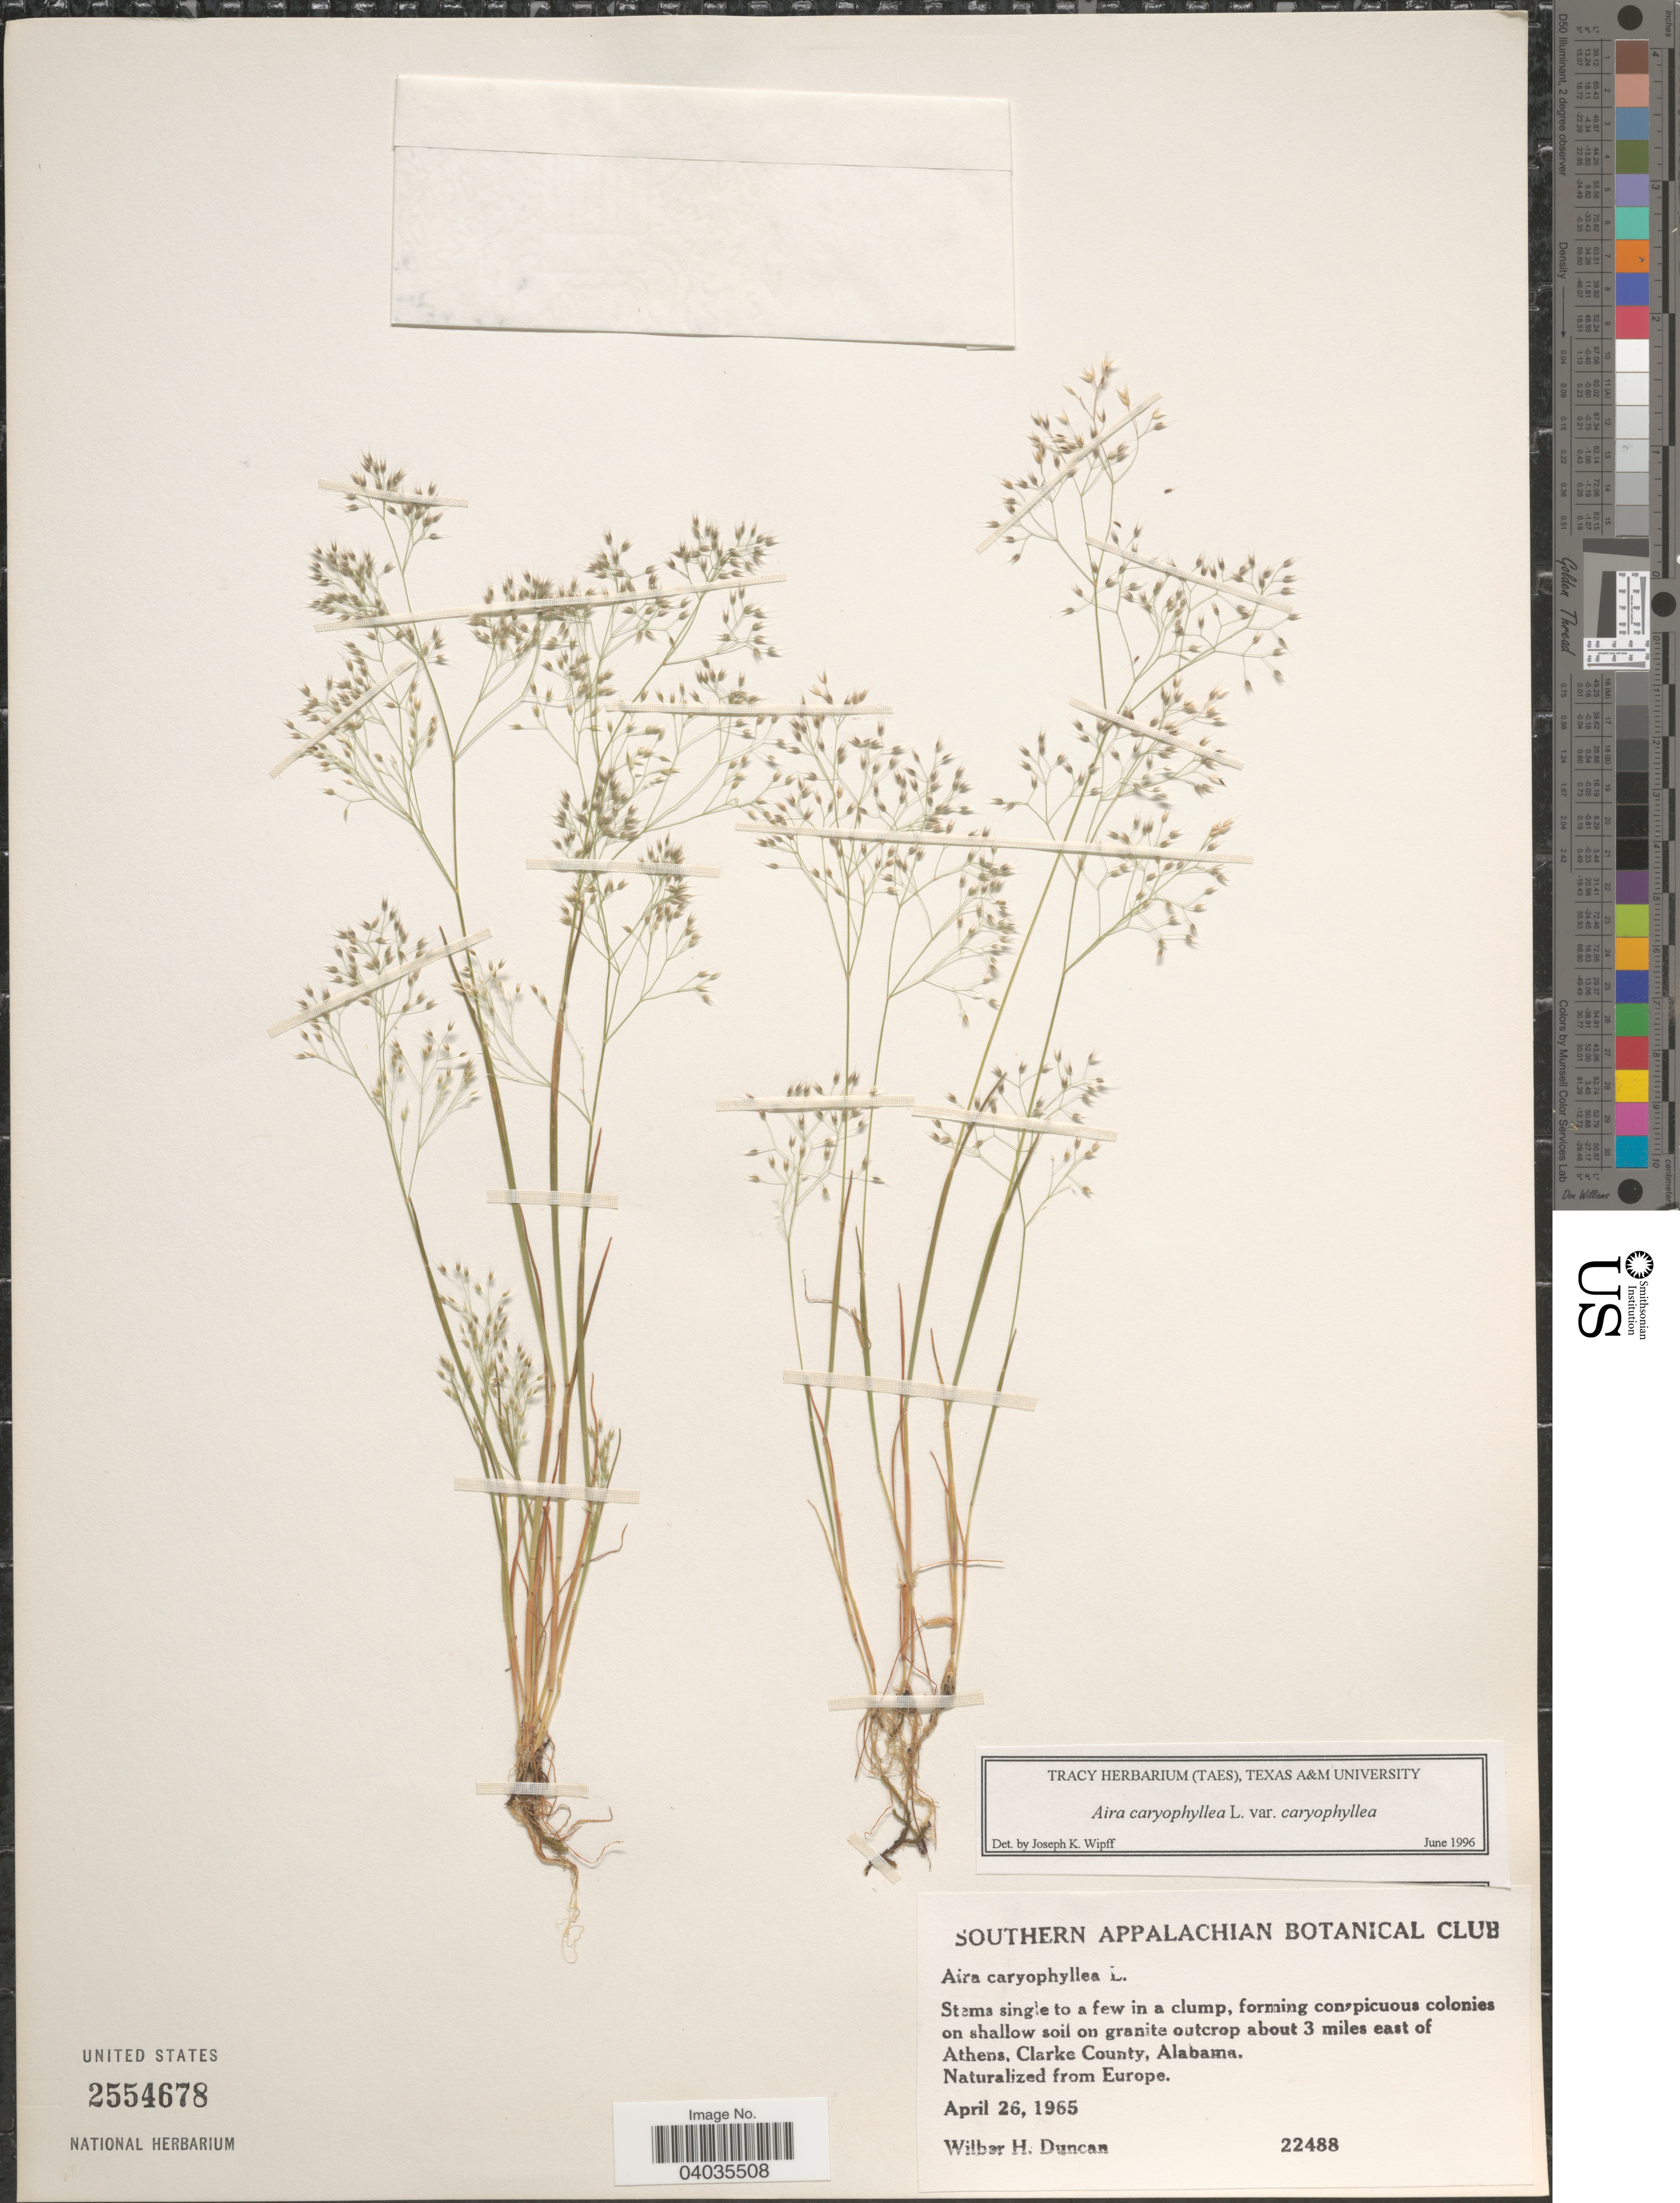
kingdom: Plantae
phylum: Tracheophyta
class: Liliopsida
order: Poales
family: Poaceae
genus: Aira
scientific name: Aira caryophyllea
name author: L.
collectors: W. H. Duncan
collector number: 22488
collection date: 1965-04-26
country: United States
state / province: Alabama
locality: About 3 miles east of Athens, Clarke County.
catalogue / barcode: US 2554678